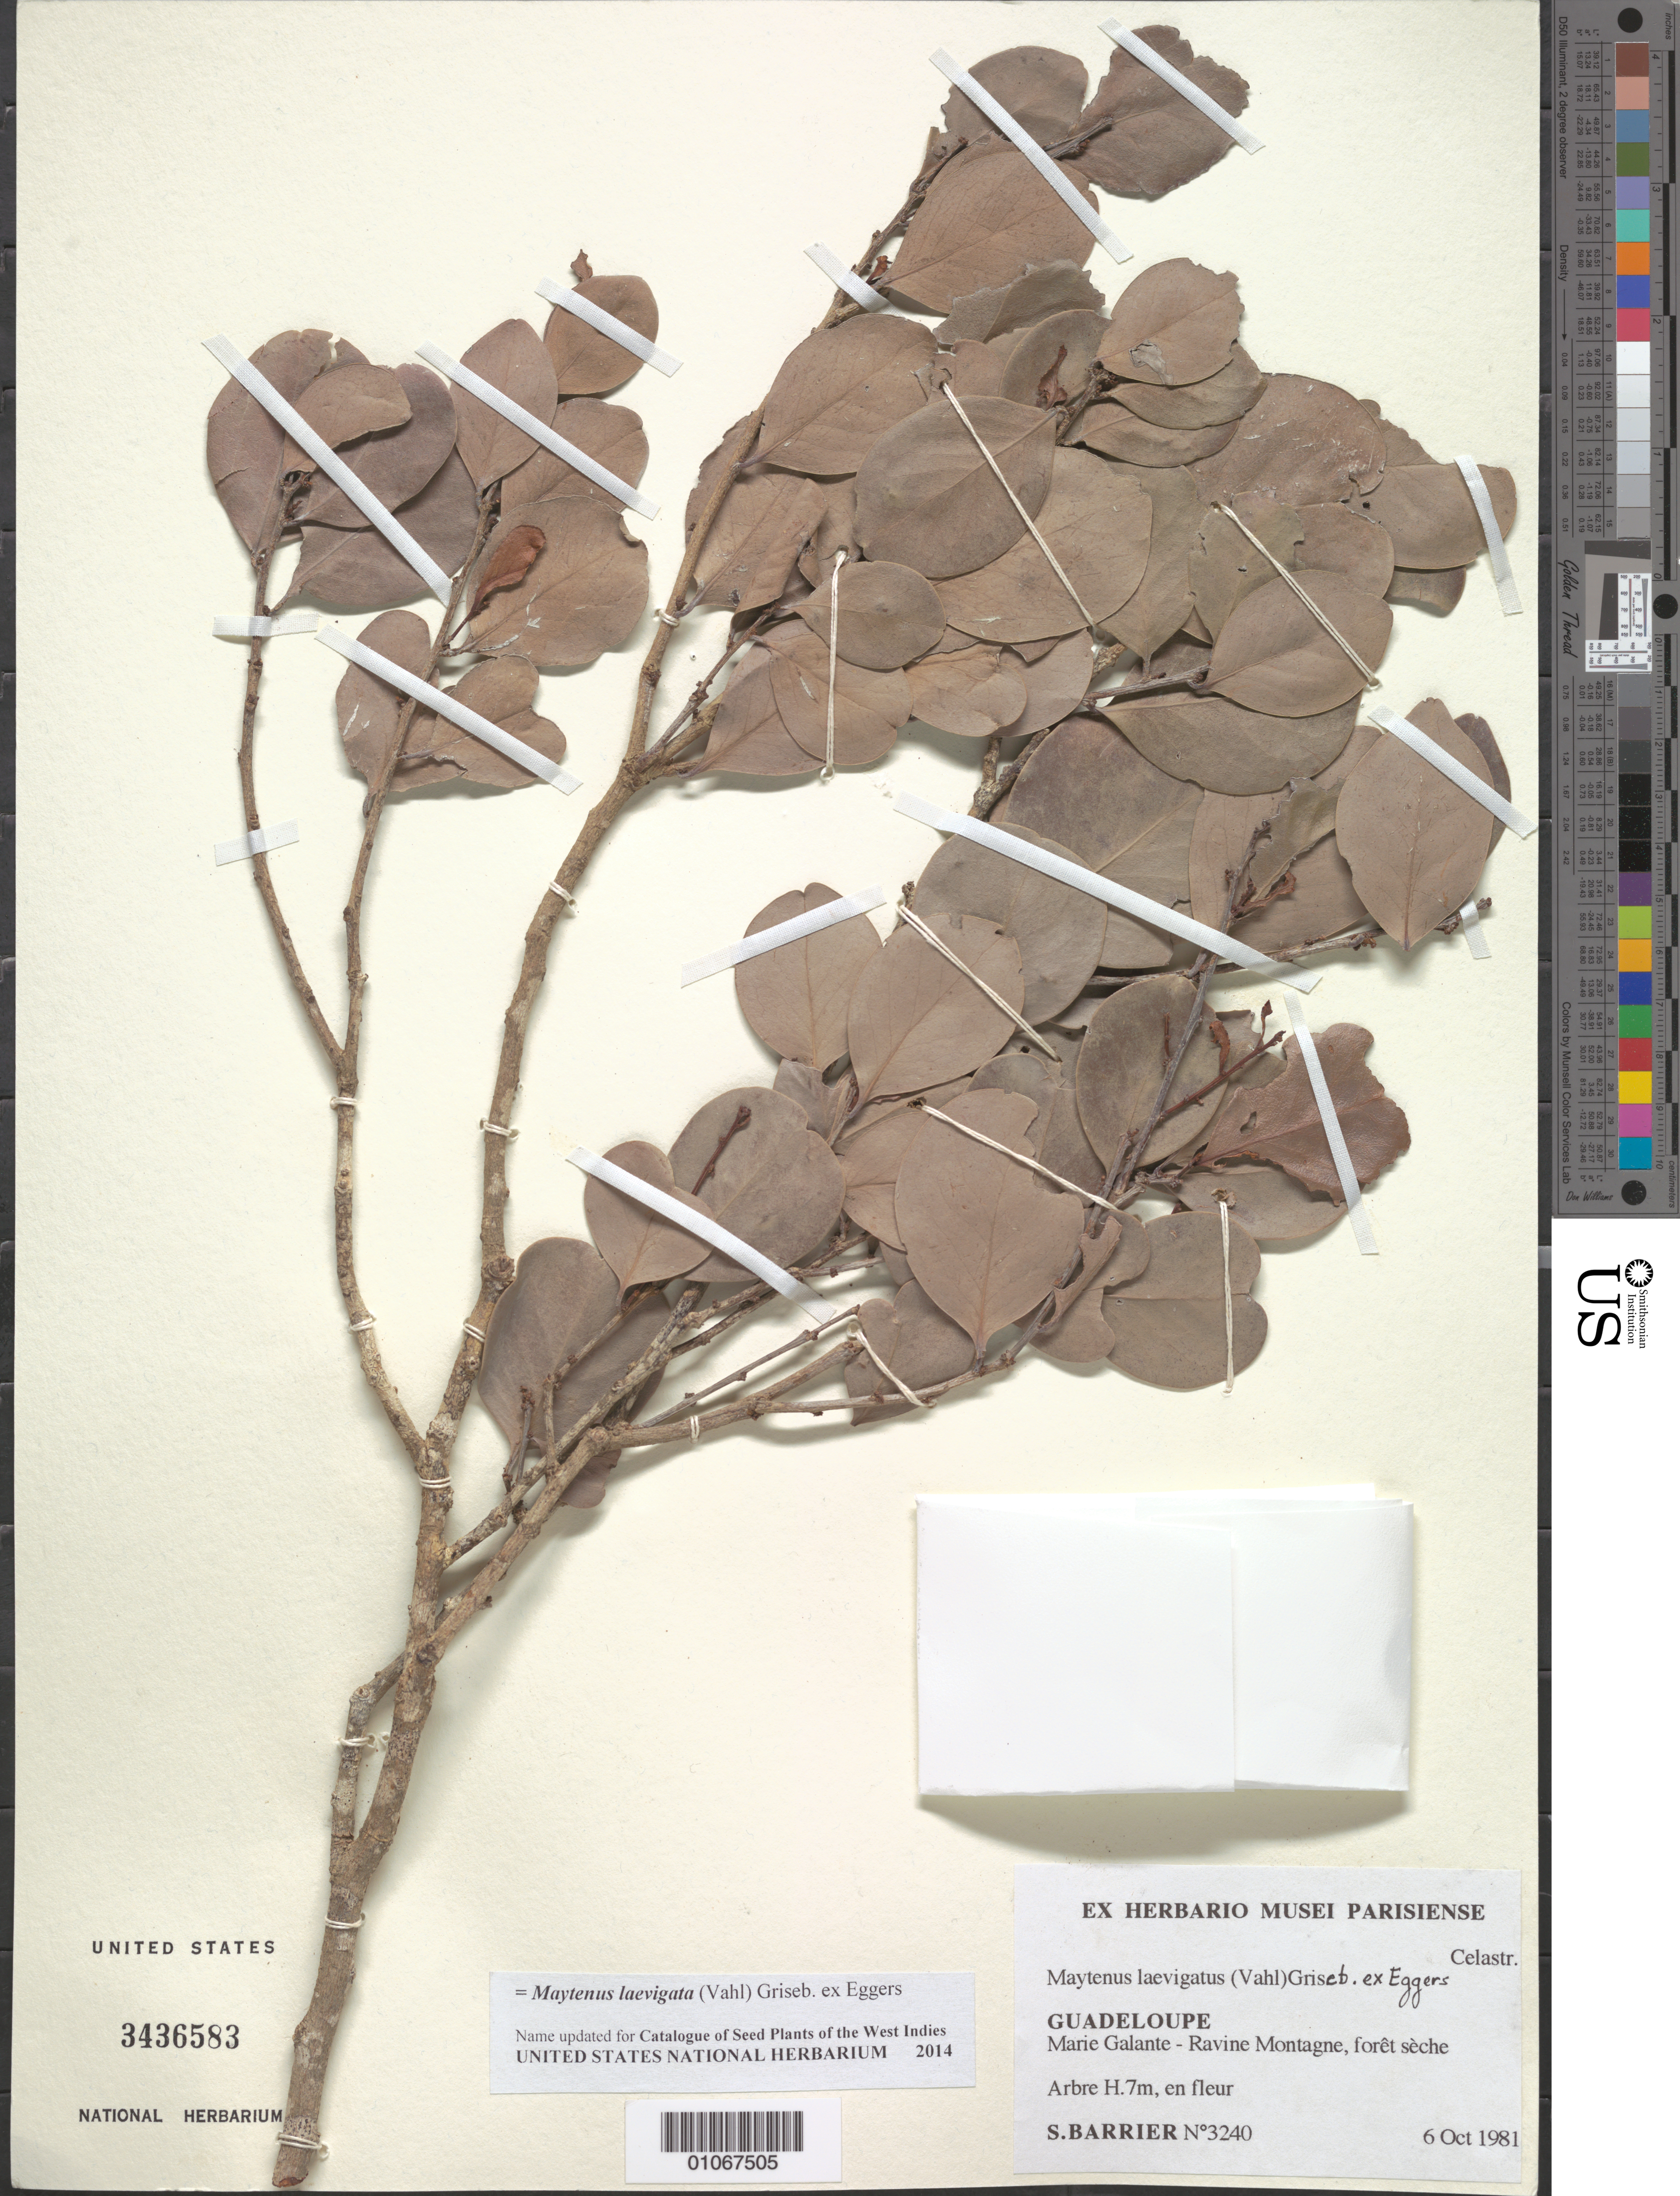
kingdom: Plantae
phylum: Tracheophyta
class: Magnoliopsida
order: Celastrales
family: Celastraceae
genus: Maytenus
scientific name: Maytenus laevigatus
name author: (Vahl) Griseb. ex Eggers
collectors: S. Barrier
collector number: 3240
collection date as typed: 06 Oct 1981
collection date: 1981-10-06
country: Guadeloupe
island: Marie Galante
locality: Marie Galante- Ravine Montagne, foret seche.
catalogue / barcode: US 3436583